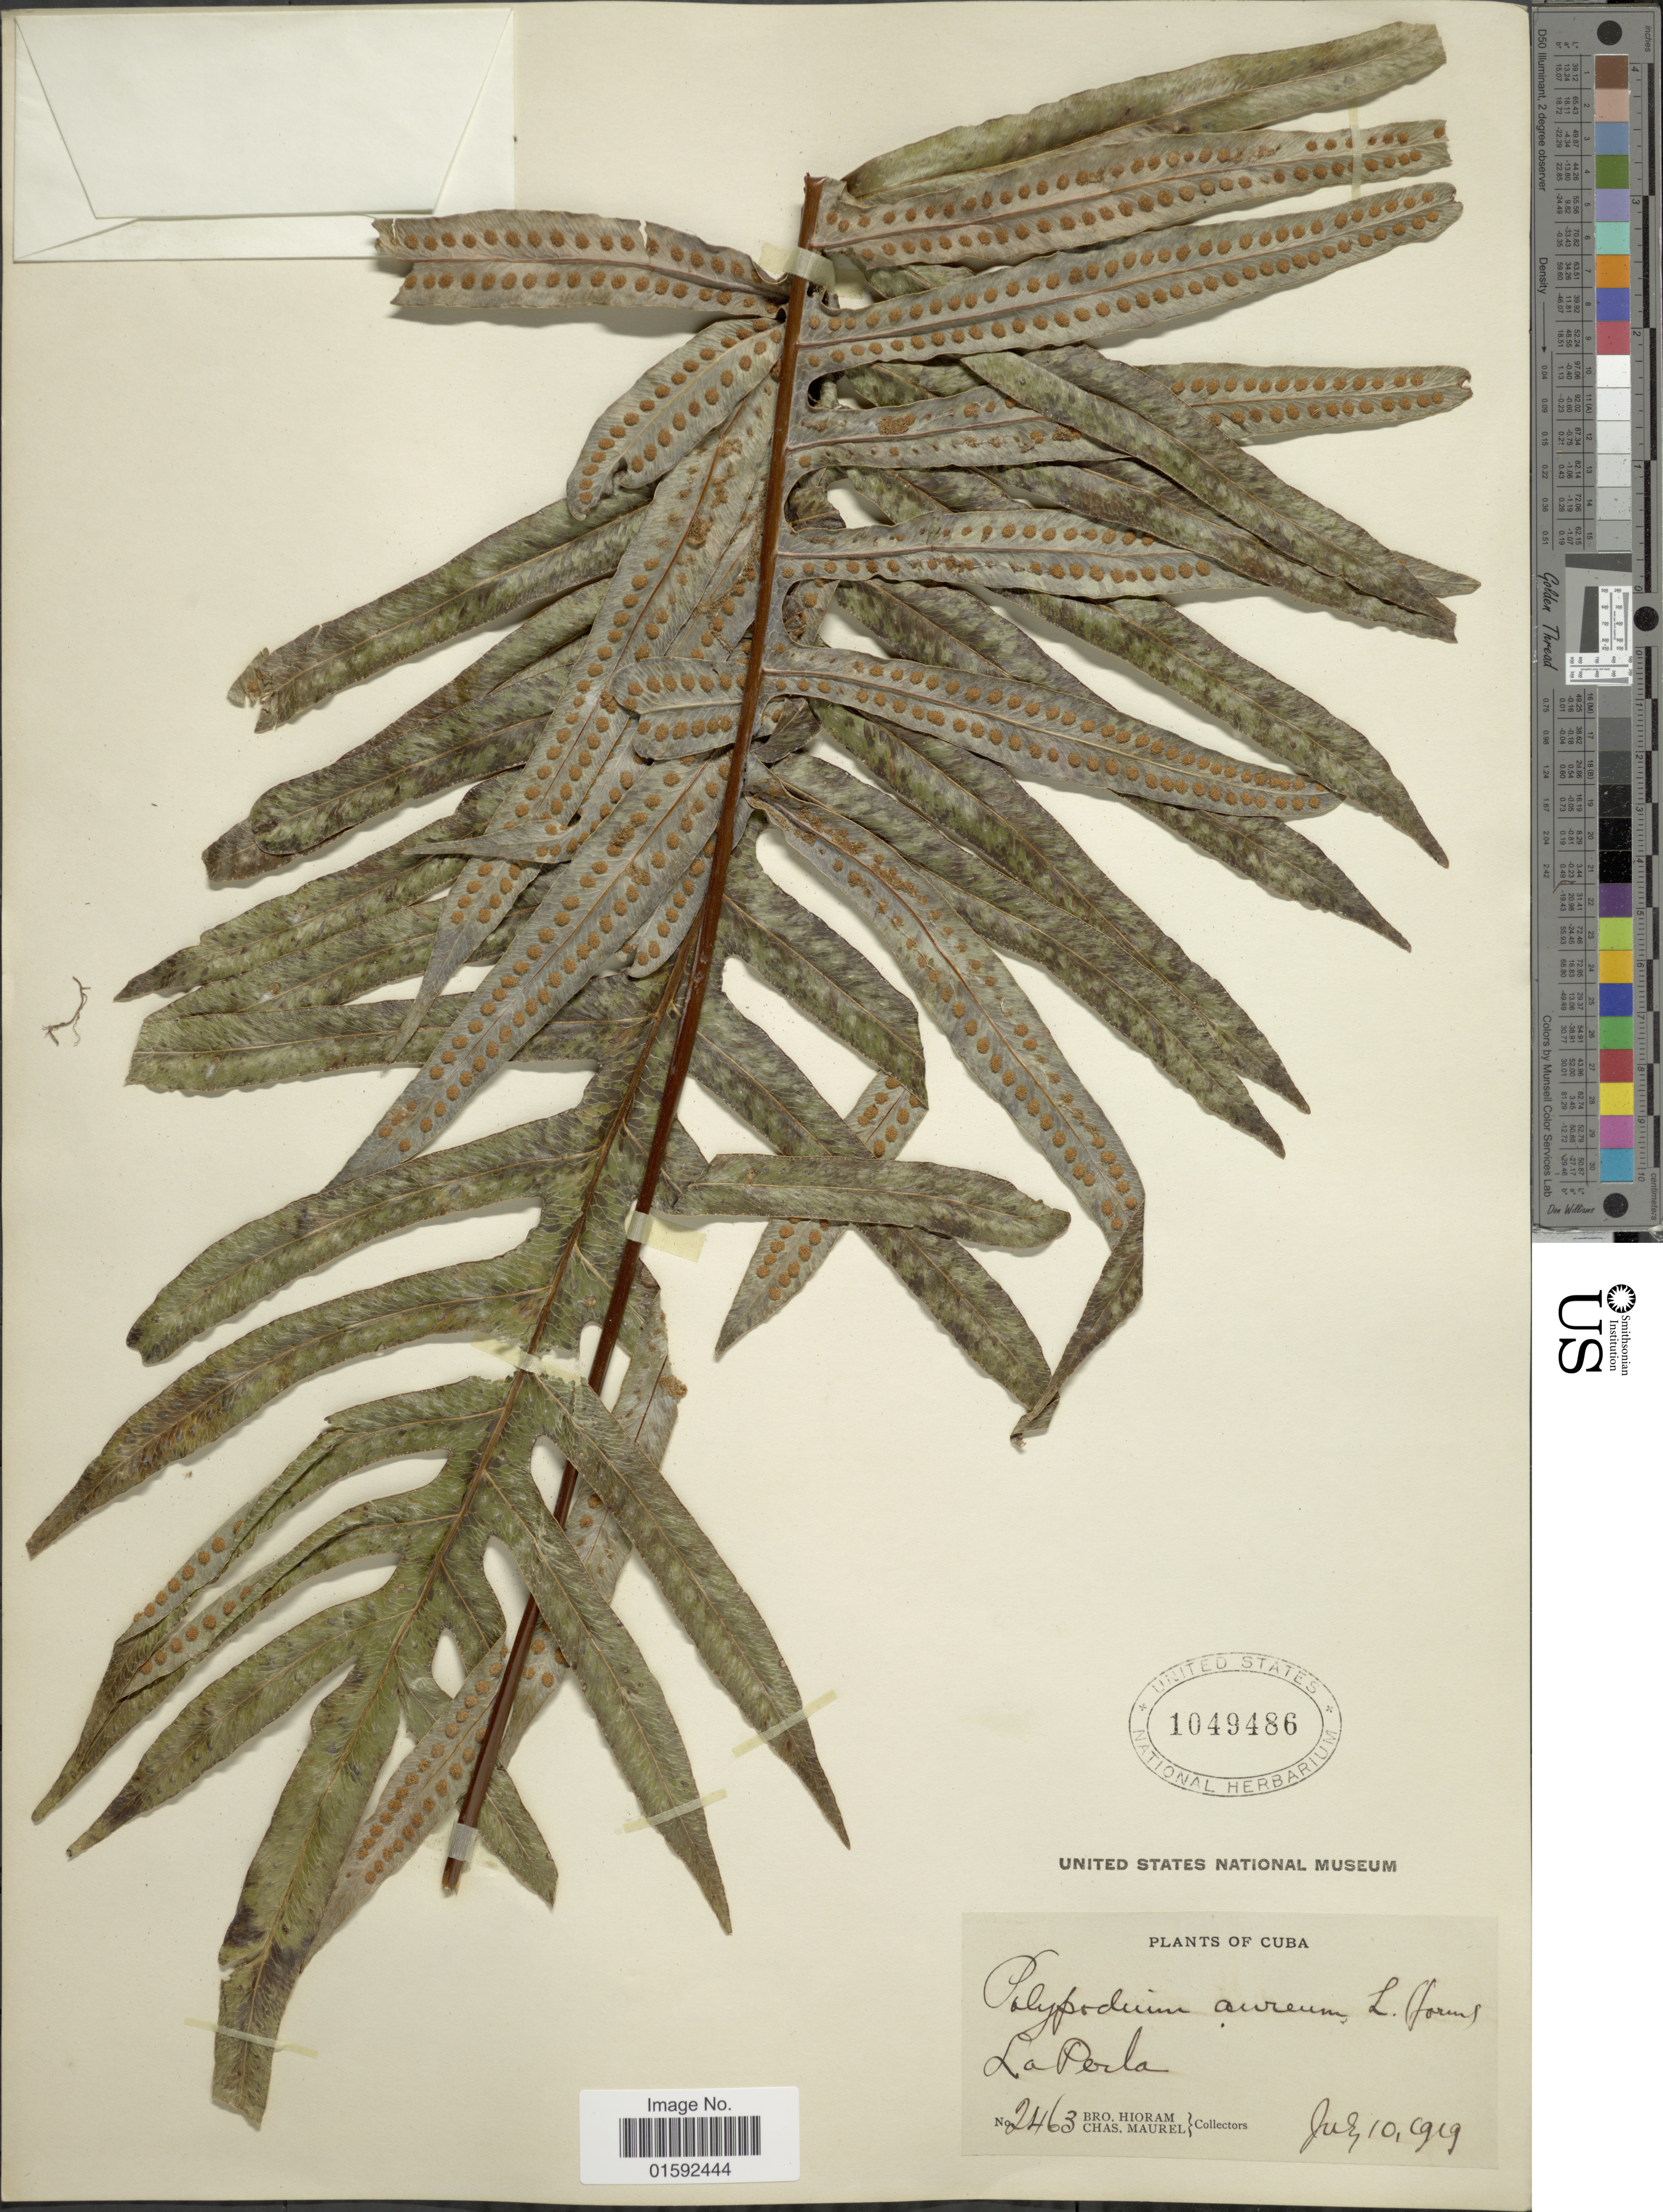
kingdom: Plantae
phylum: Tracheophyta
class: Polypodiopsida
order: Polypodiales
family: Polypodiaceae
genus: Phlebodium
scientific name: Phlebodium pseudoaureum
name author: (Cav.) Lellinger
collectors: Bro. Hioram & C. Maurel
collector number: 2463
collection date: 1919-07-10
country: Cuba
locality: Cuba, La Perla.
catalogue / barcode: US 1049486